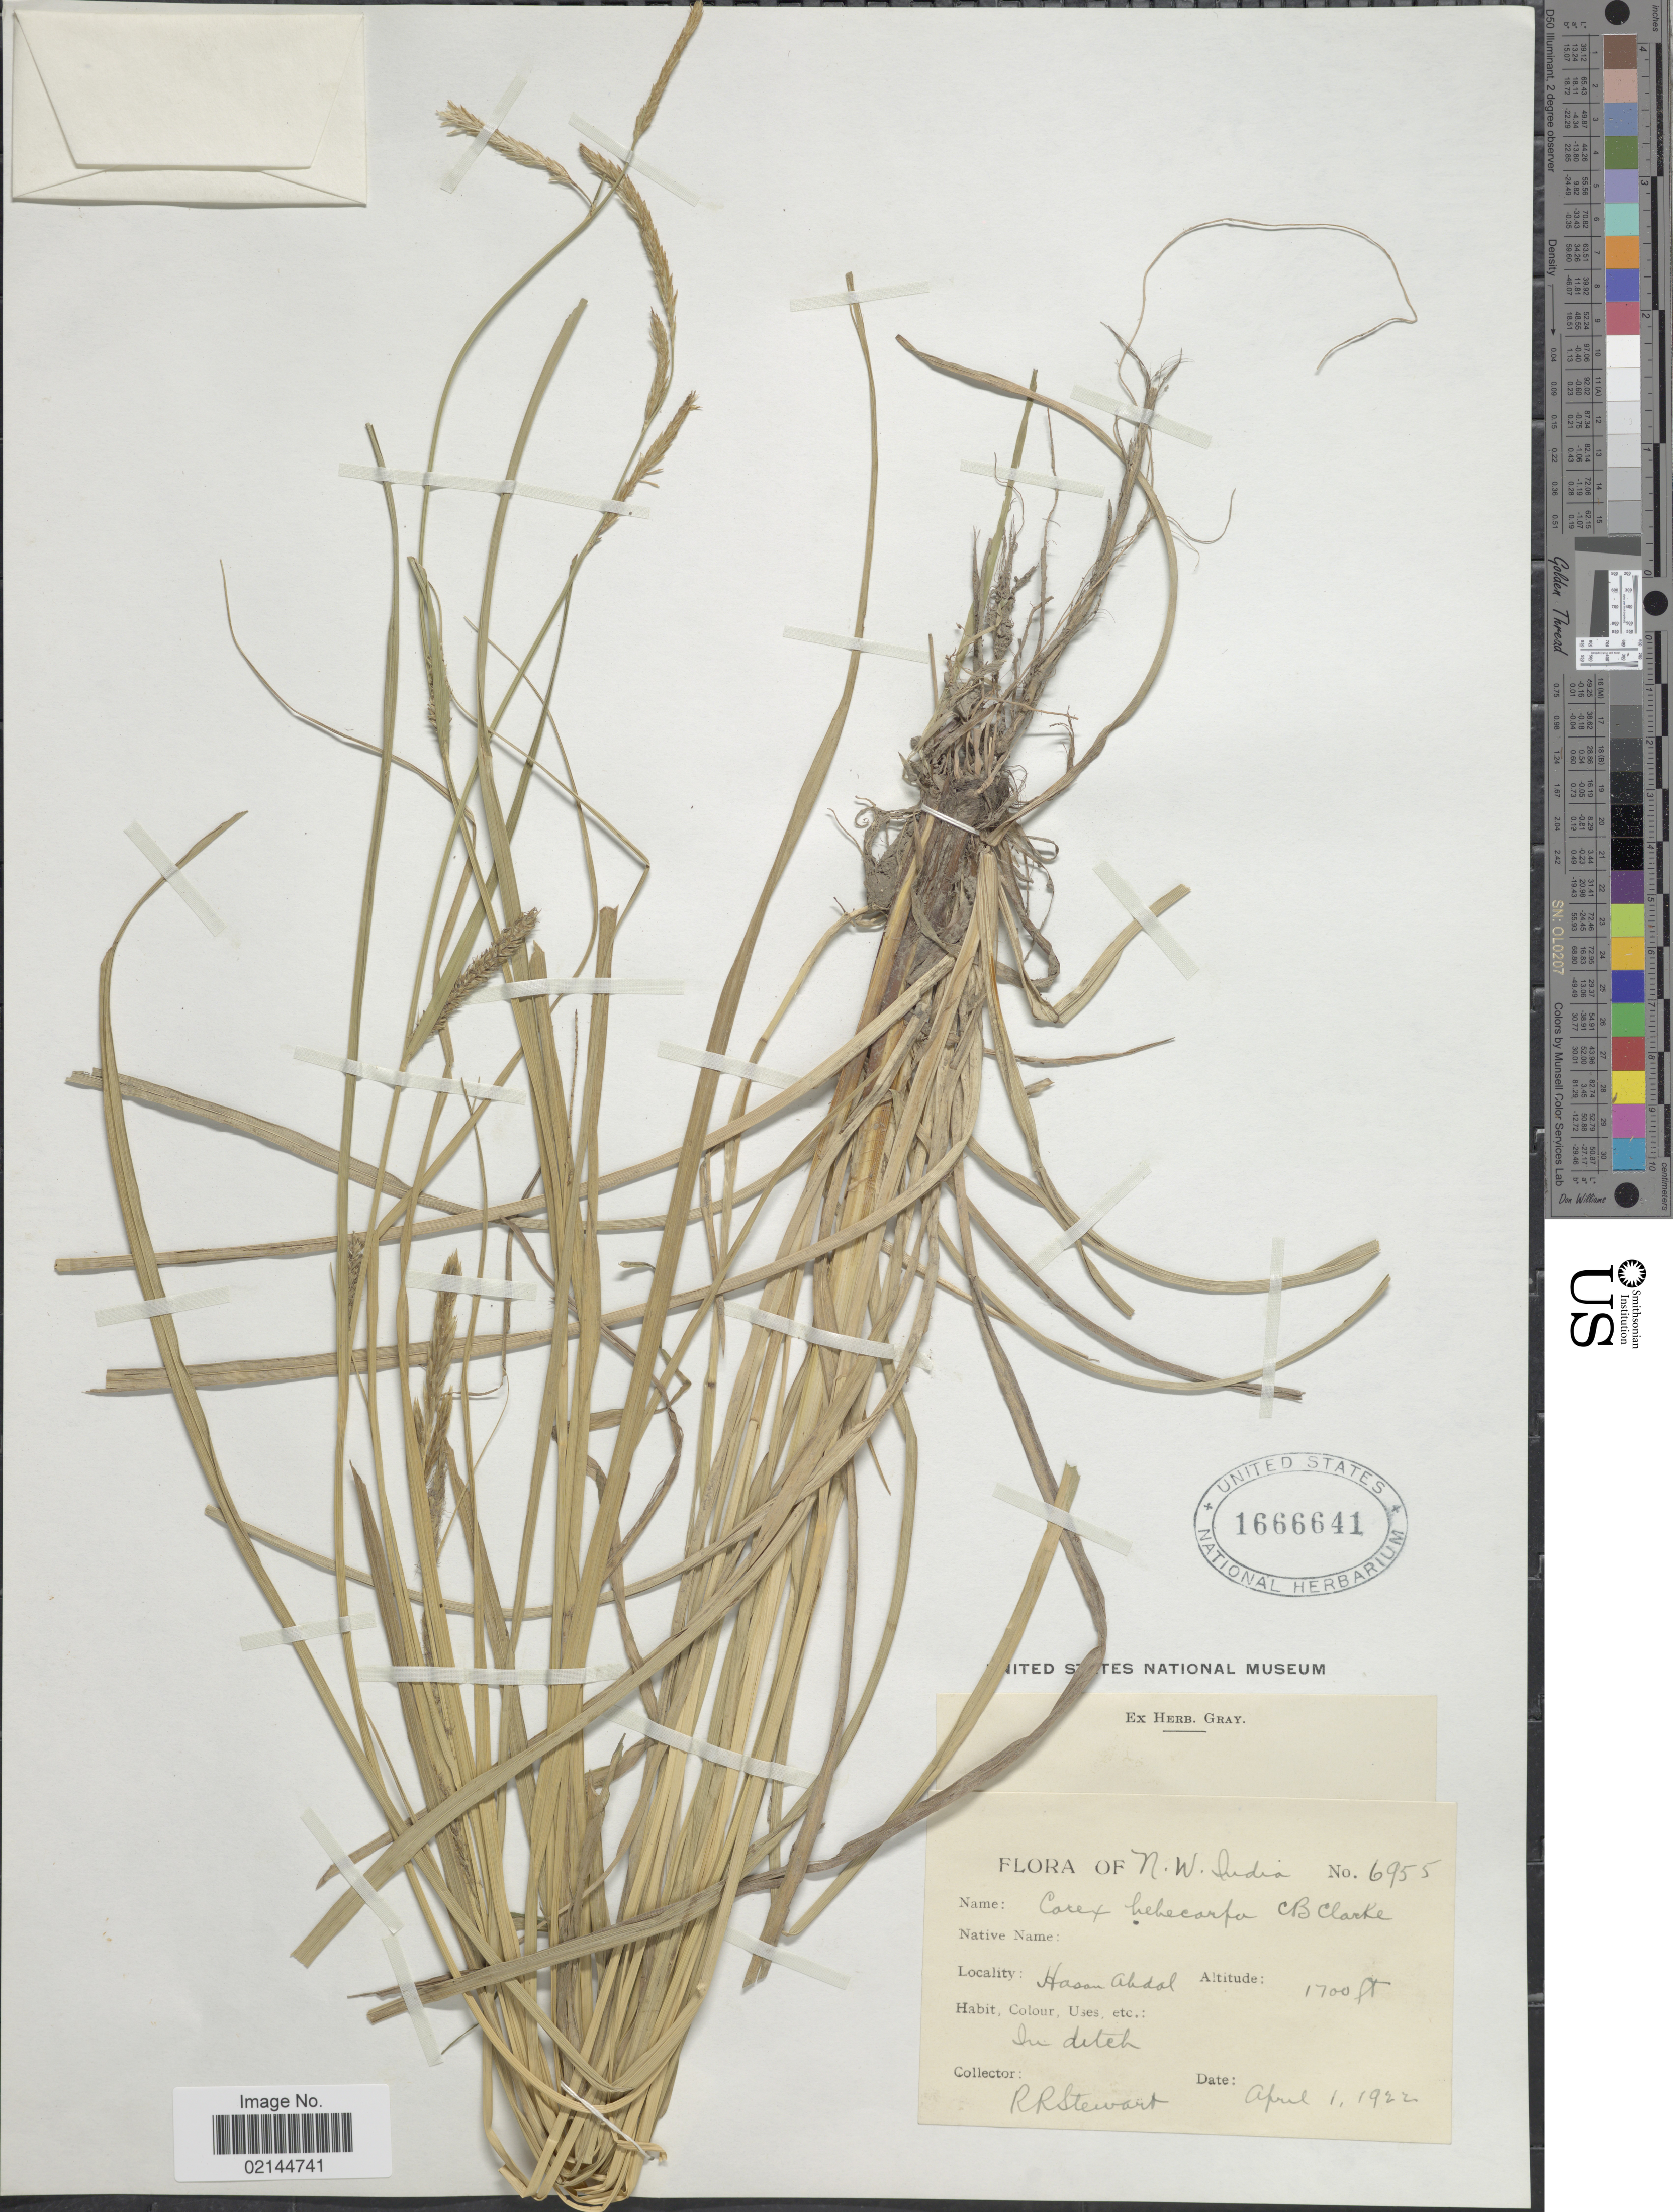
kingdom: Plantae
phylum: Tracheophyta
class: Liliopsida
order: Poales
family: Cyperaceae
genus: Carex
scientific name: Carex hebecarpa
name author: C.A. Mey.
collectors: R. R. Stewart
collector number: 6955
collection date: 1922-04-01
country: India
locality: N.W. India. Hasan Abdal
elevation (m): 518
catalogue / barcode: US 1666641